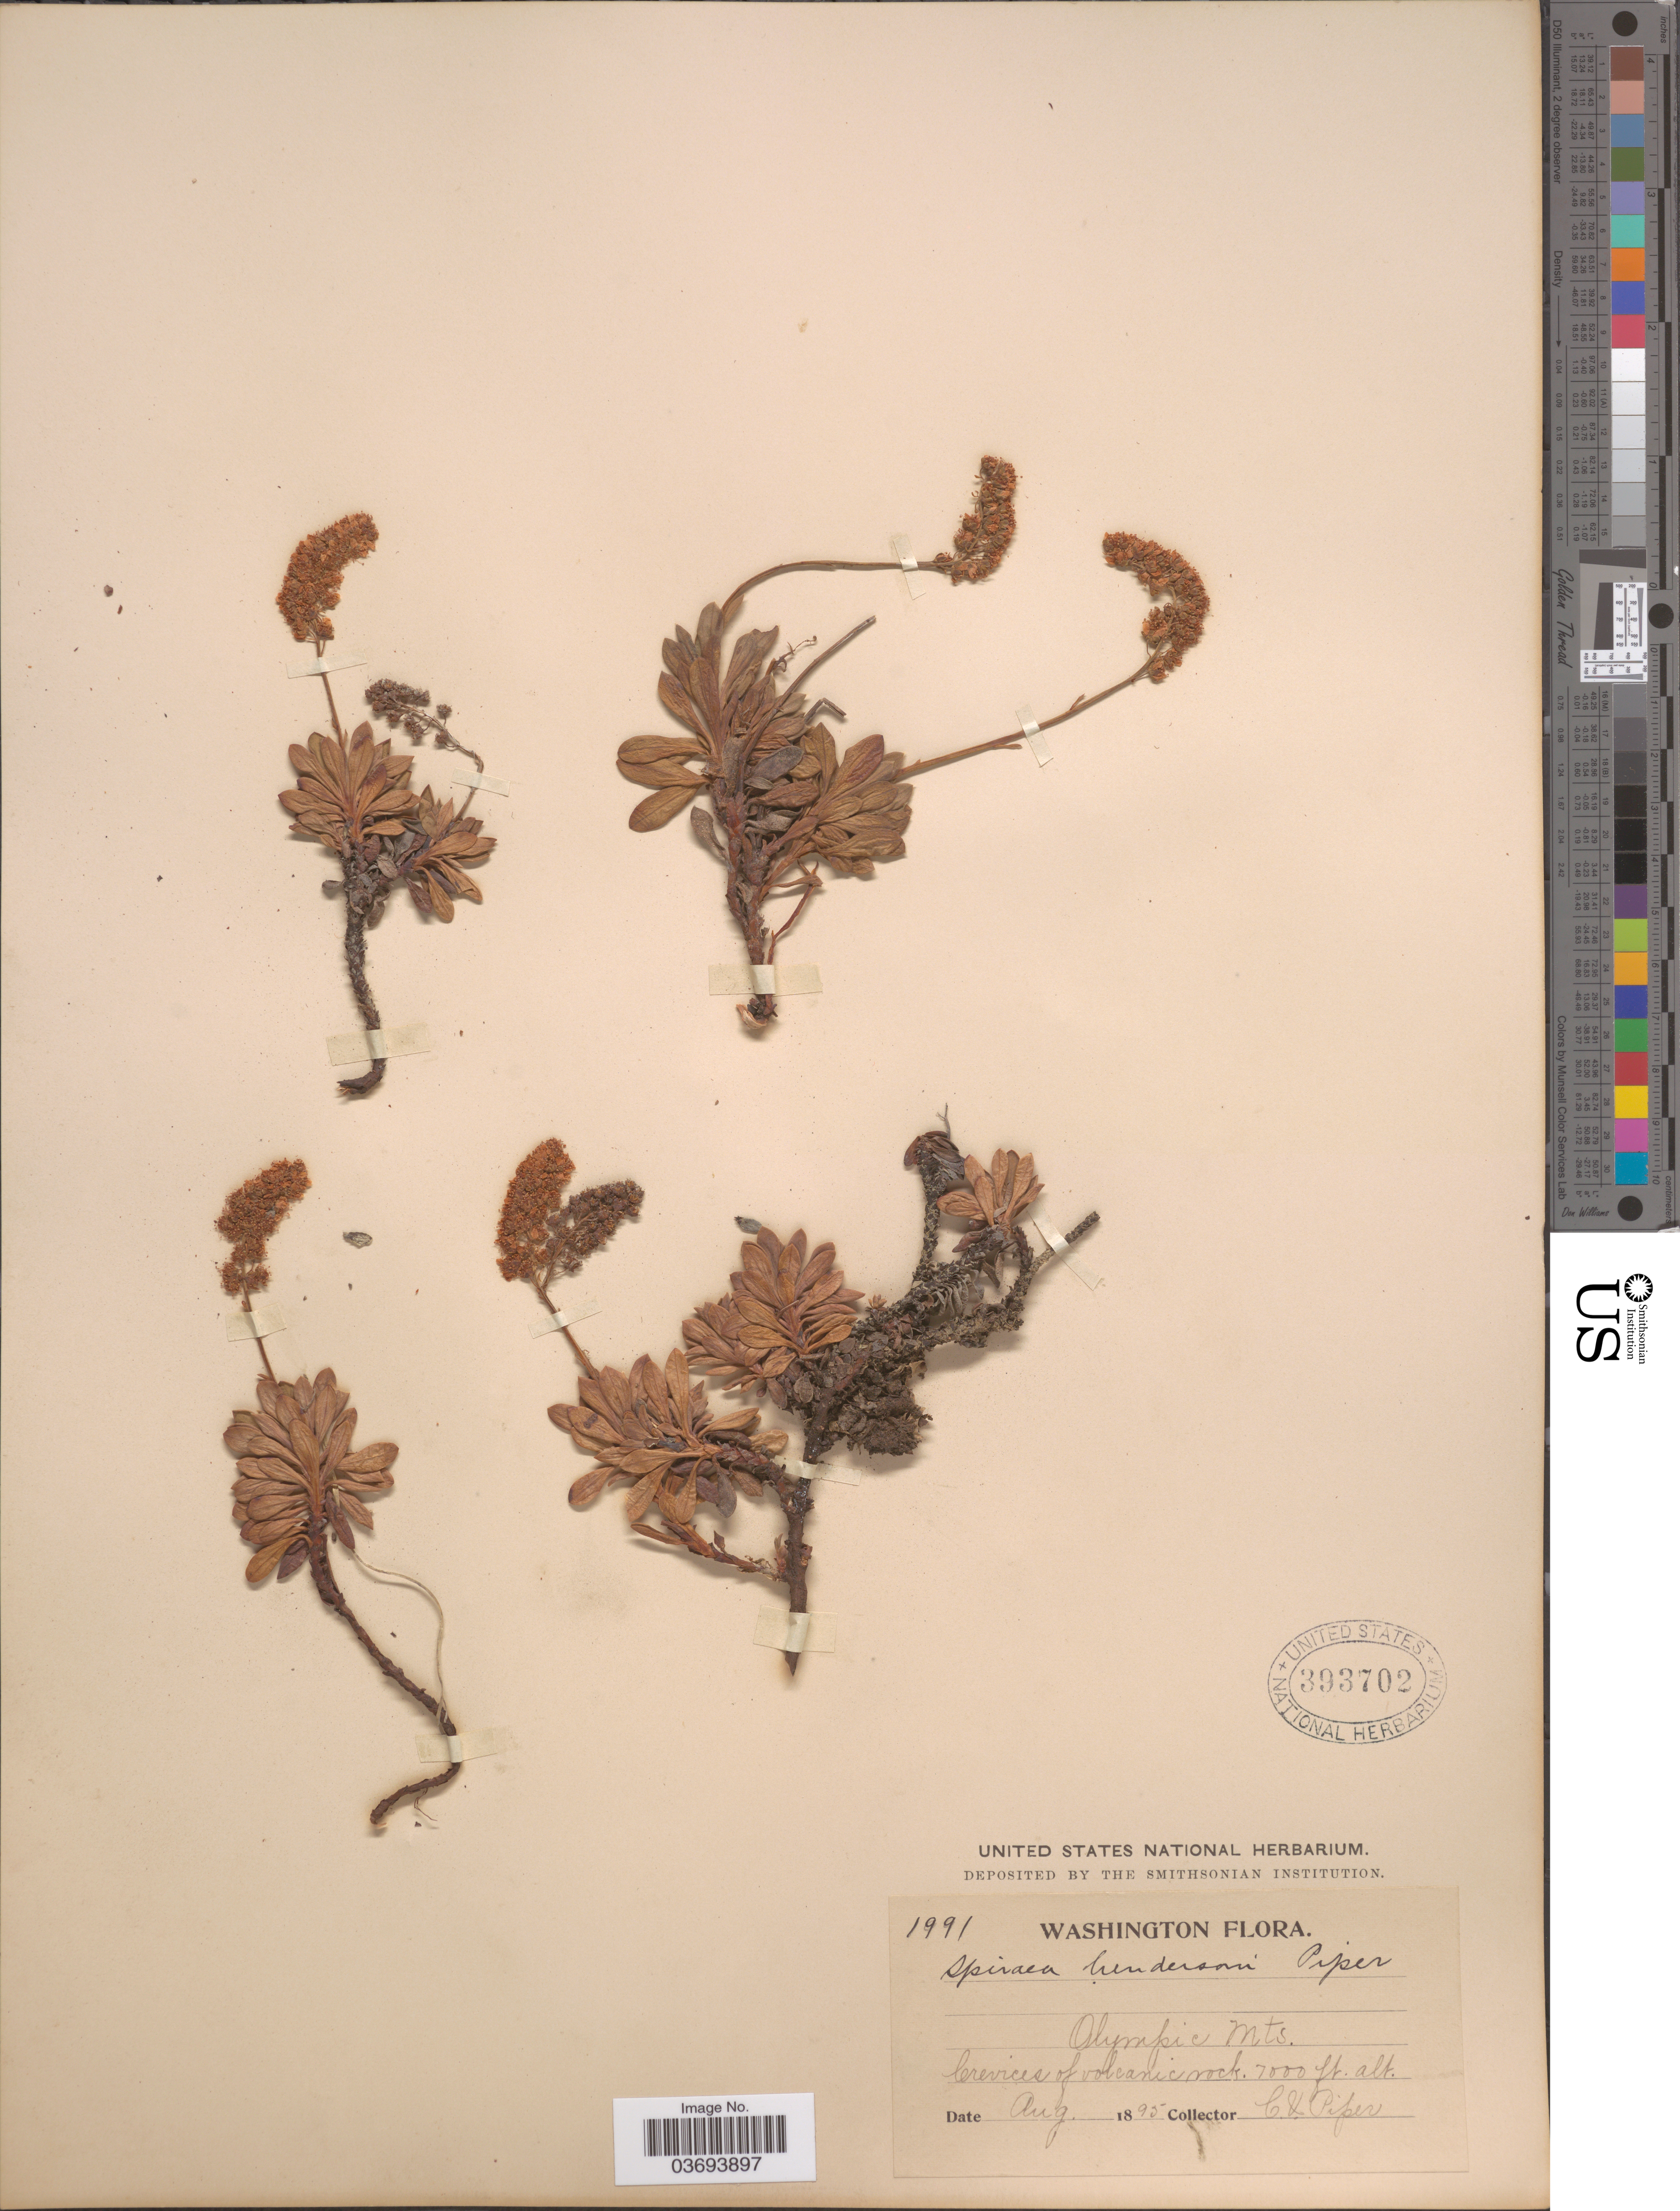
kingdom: Plantae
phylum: Tracheophyta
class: Magnoliopsida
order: Rosales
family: Rosaceae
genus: Petrophytum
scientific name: Petrophytum hendersonii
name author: (Canby) Rydb.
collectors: C. V. Piper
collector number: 1991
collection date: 1895-08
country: United States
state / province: Washington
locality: Olympic Mts.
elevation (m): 2134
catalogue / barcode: US 393702